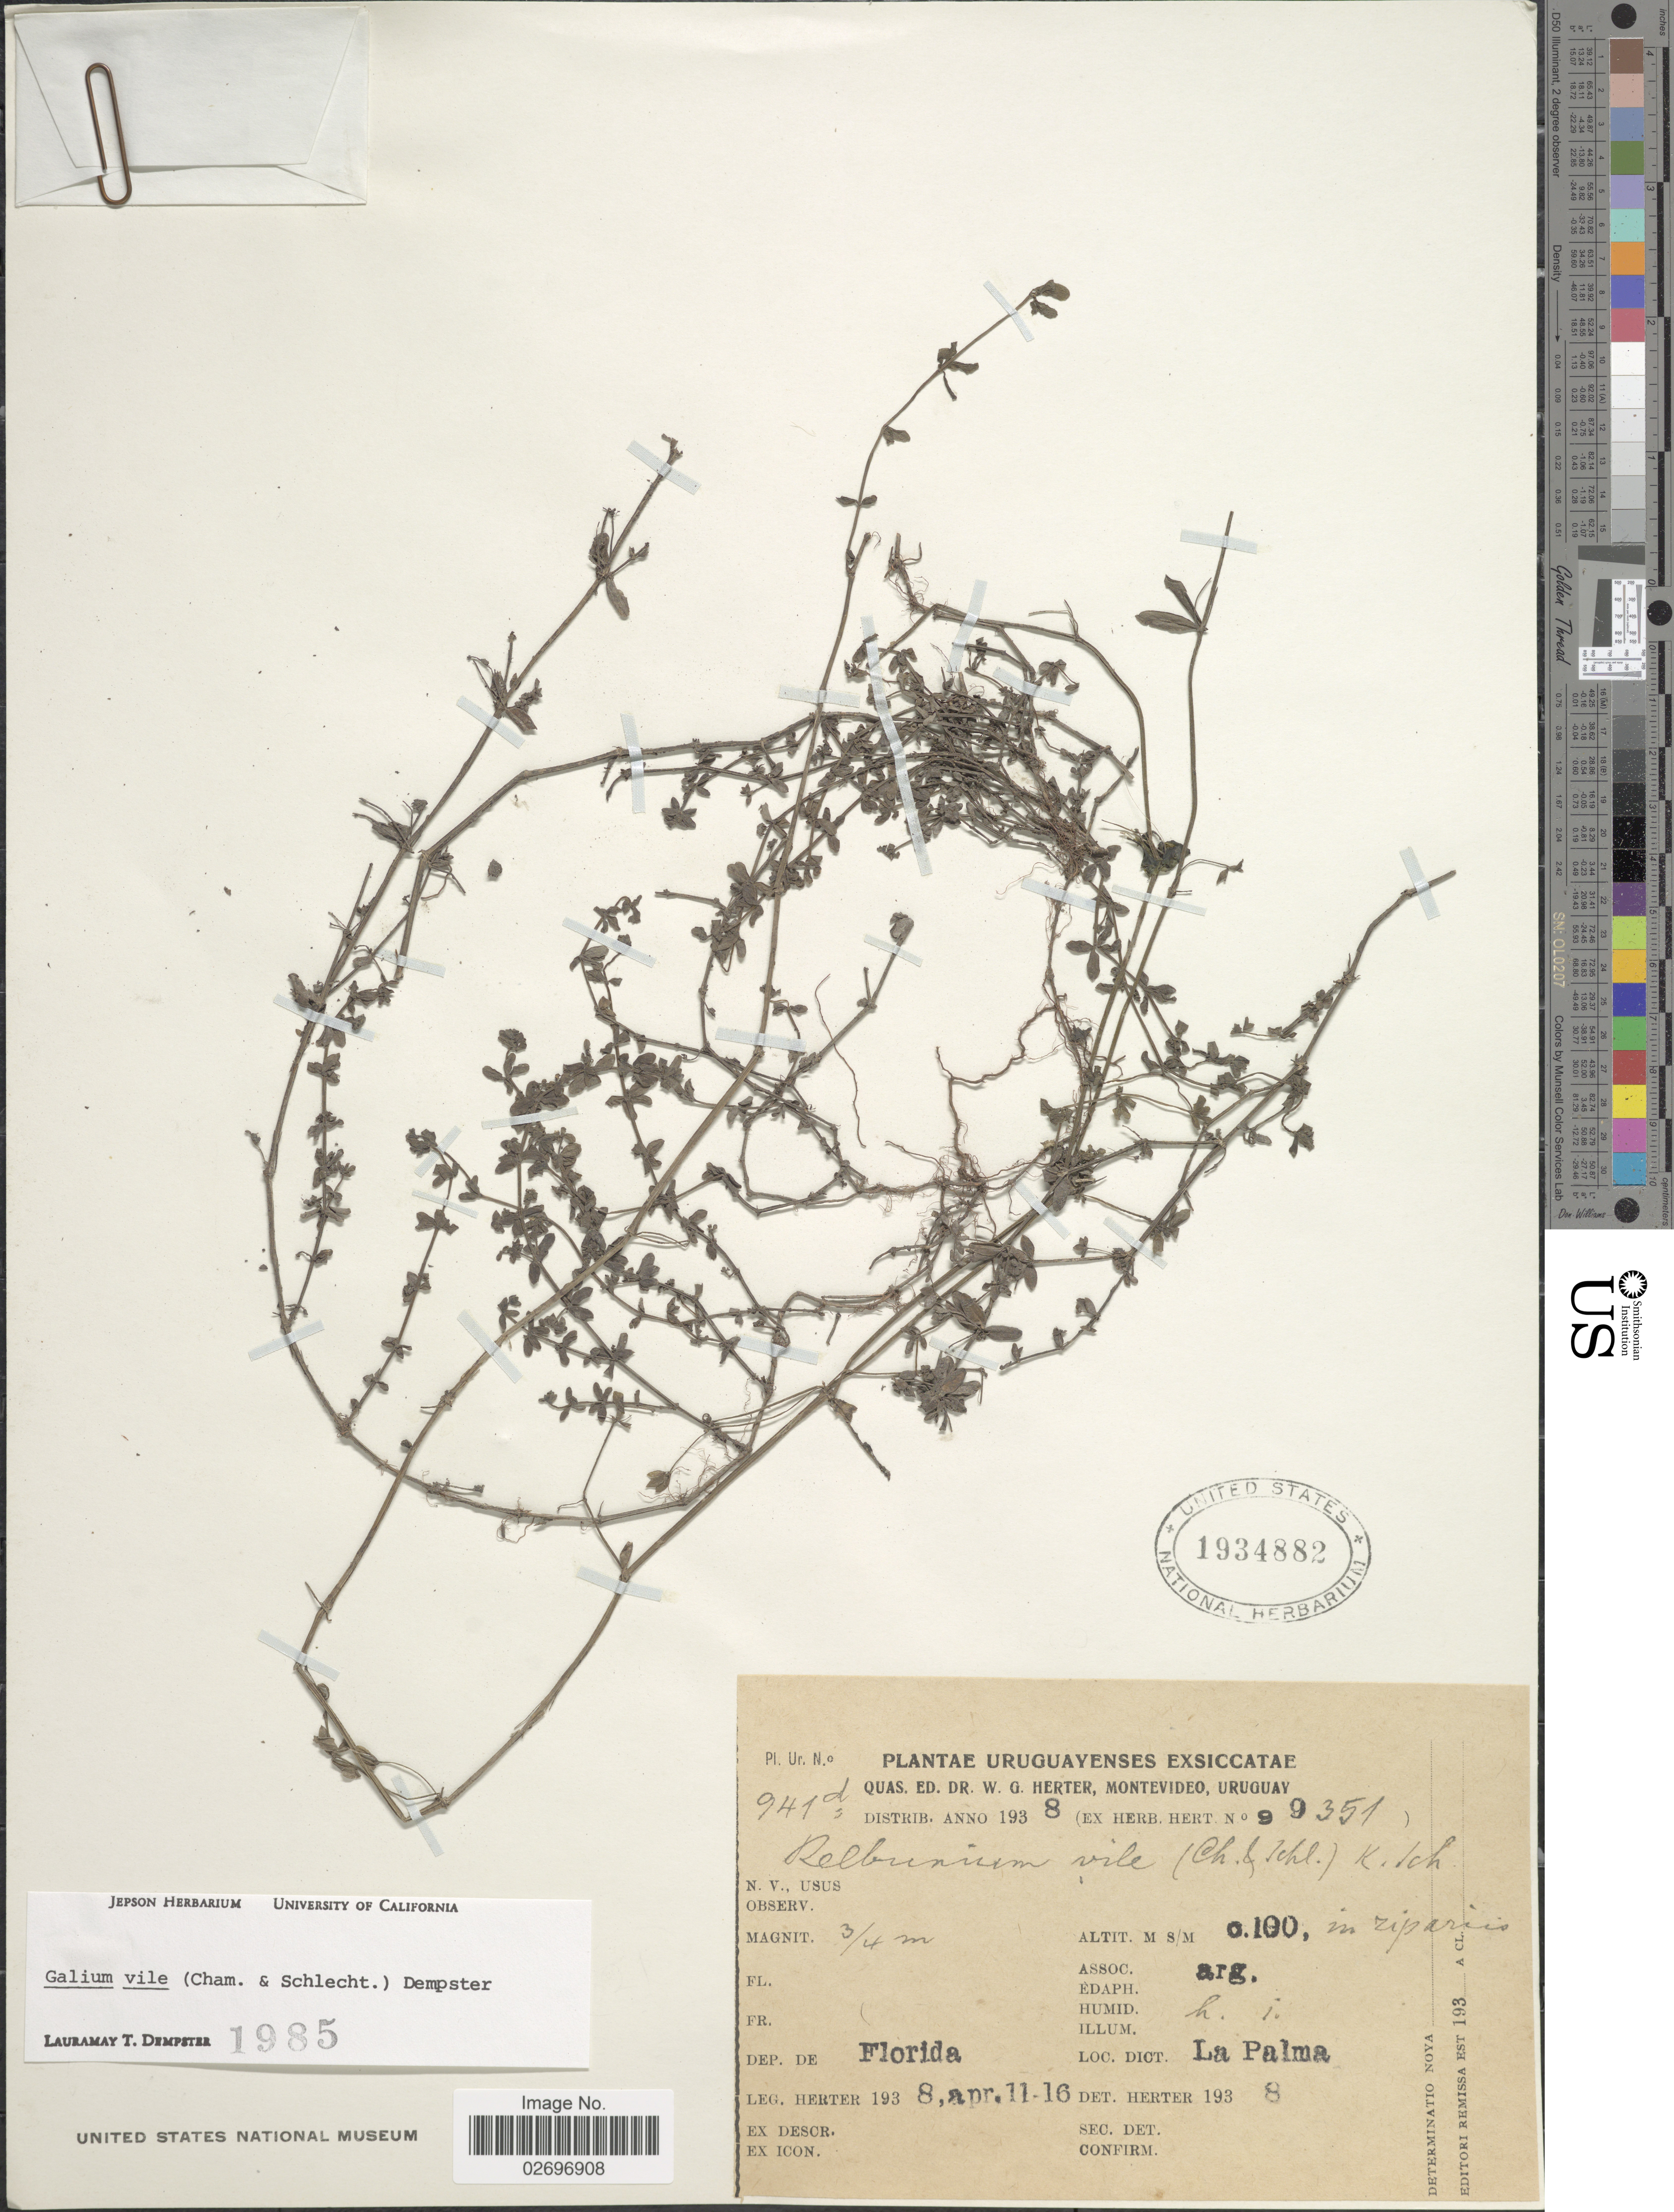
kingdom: Plantae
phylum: Tracheophyta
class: Magnoliopsida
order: Gentianales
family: Rubiaceae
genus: Galium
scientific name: Galium vile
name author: (Cham. & Schltdl.) Dempster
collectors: Herter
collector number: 941d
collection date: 1938-04-11/1938-04-16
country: Uruguay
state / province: Florida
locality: La Palma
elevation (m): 100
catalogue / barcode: US 1934882